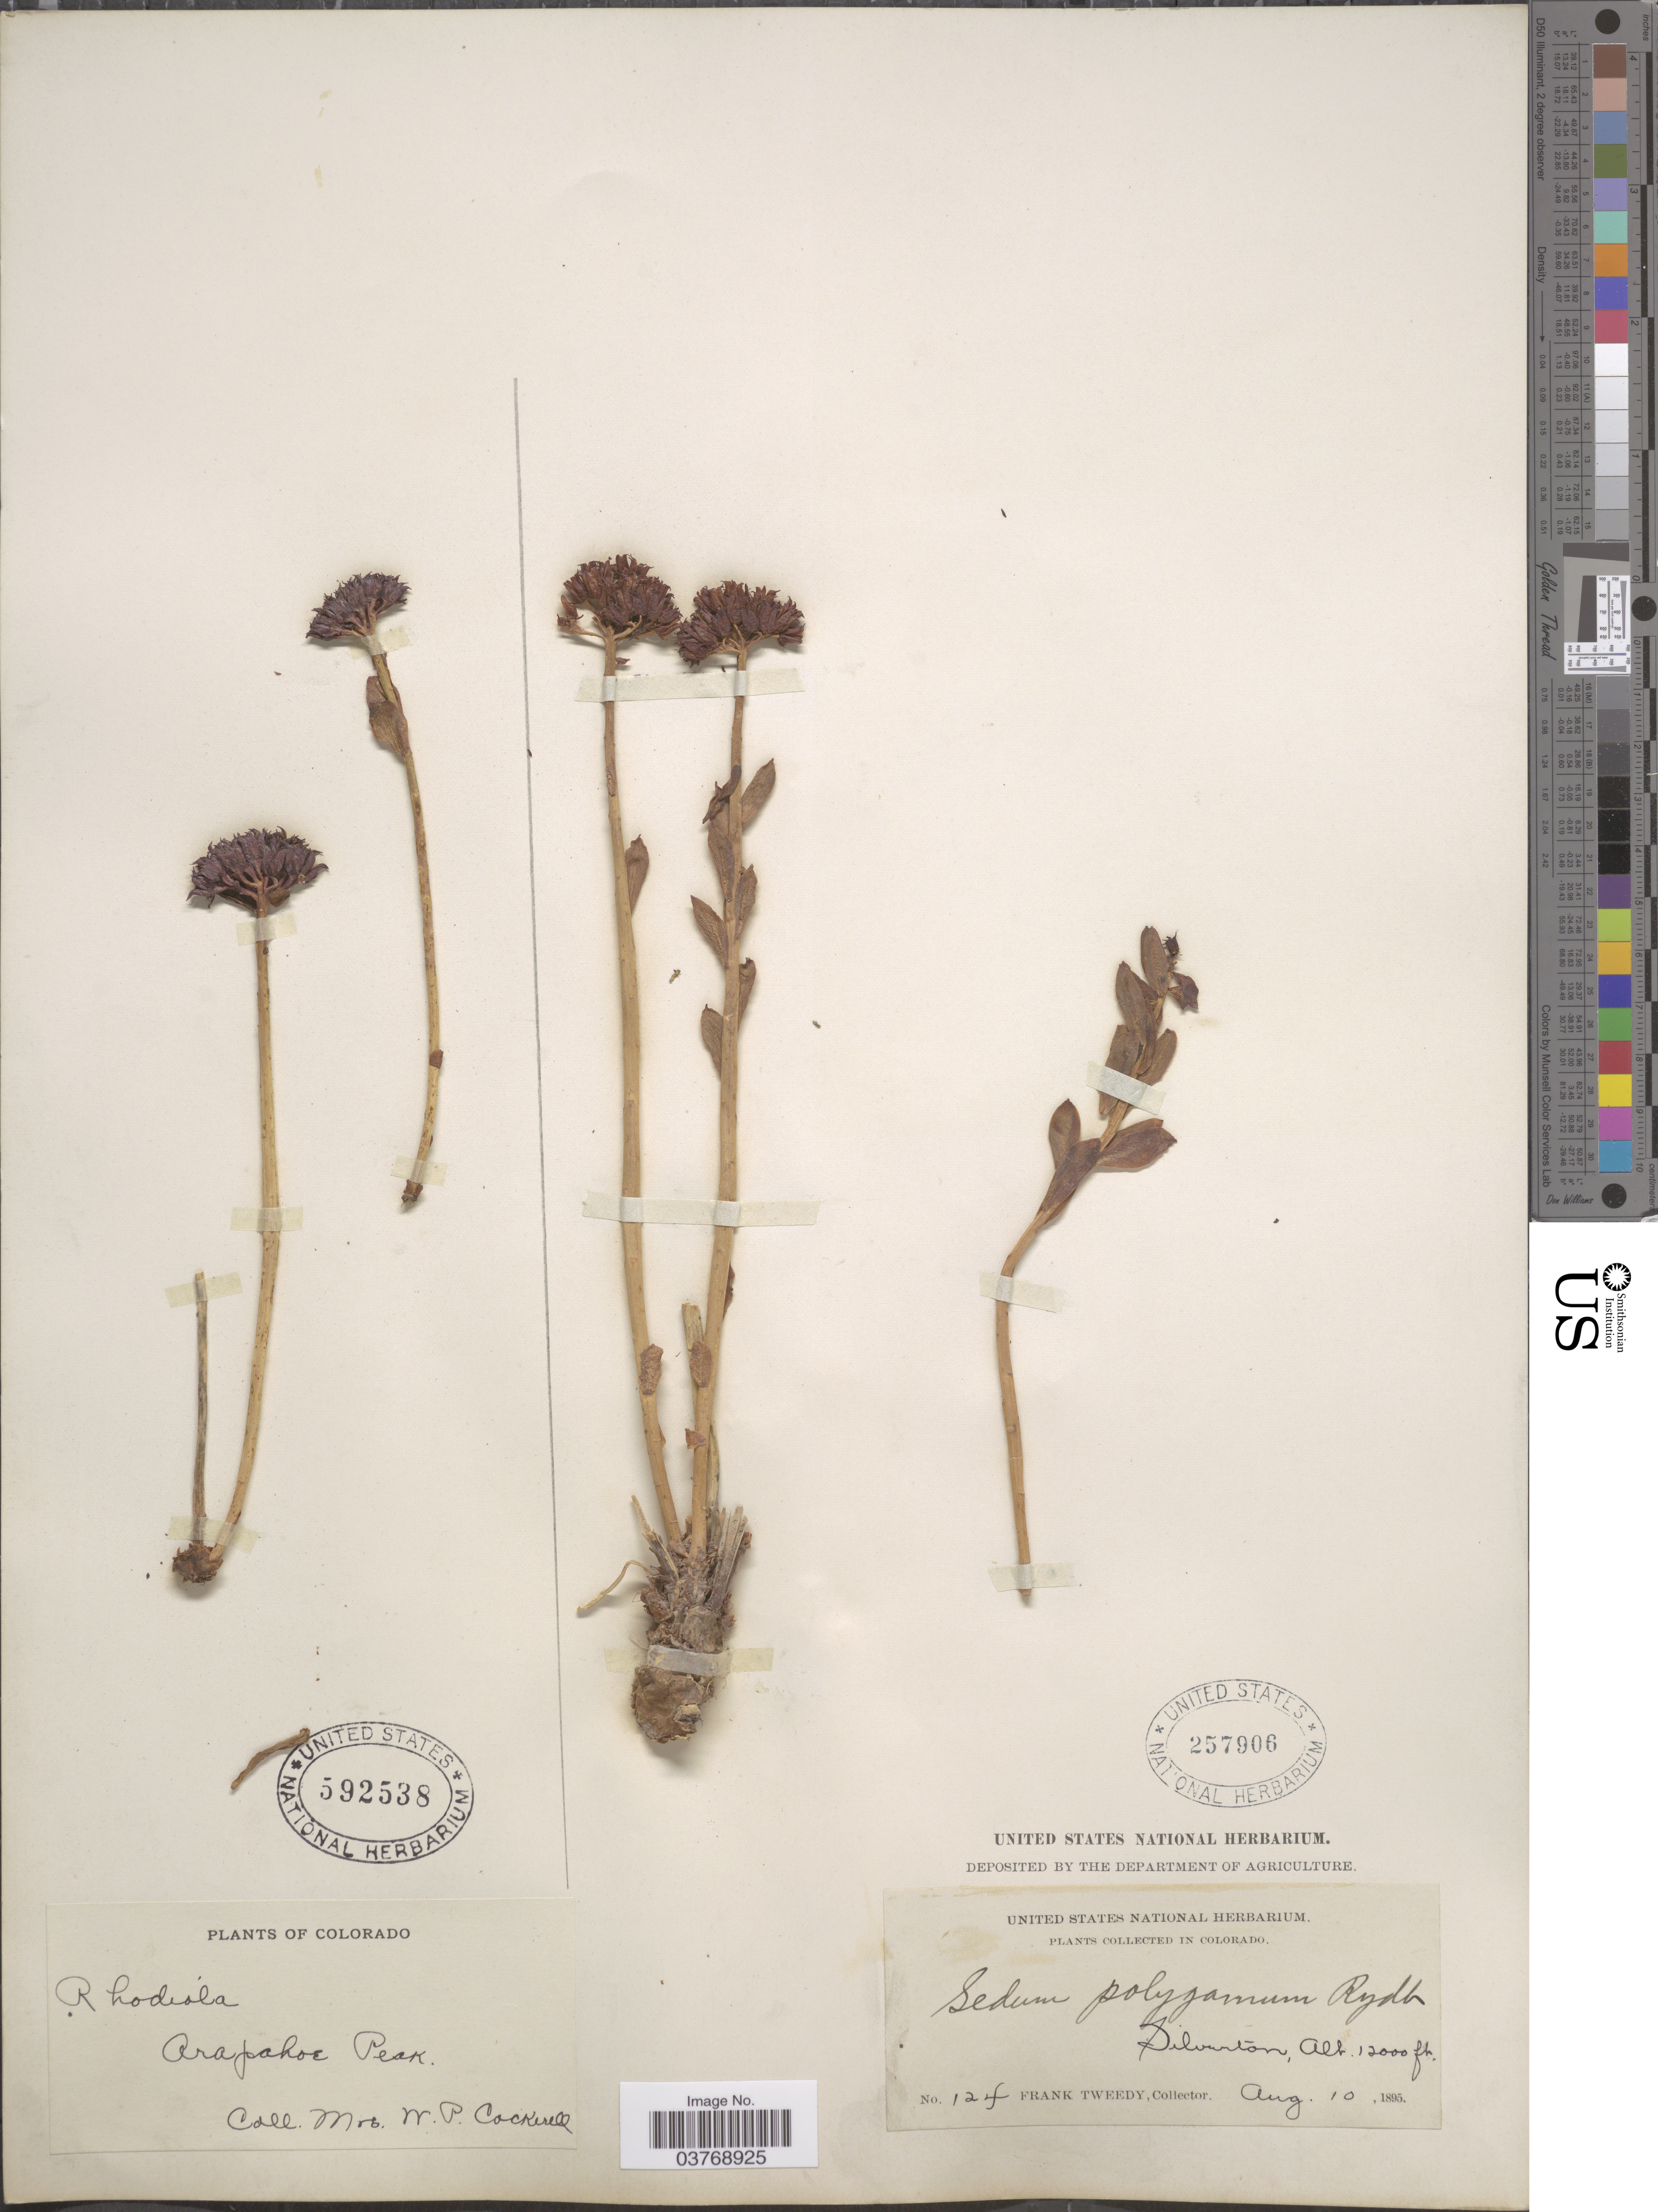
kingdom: Plantae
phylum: Tracheophyta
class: Magnoliopsida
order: Saxifragales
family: Crassulaceae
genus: Rhodiola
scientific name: Rhodiola integrifolia subsp. integrifolia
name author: Raf.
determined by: Strong, Mark T., (BOT), Smithsonian Institution - National Museum of Natural History (UNITED STATES)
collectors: W. Cockerell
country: United States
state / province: Colorado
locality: Arapahoe Peak.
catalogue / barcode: US 592538